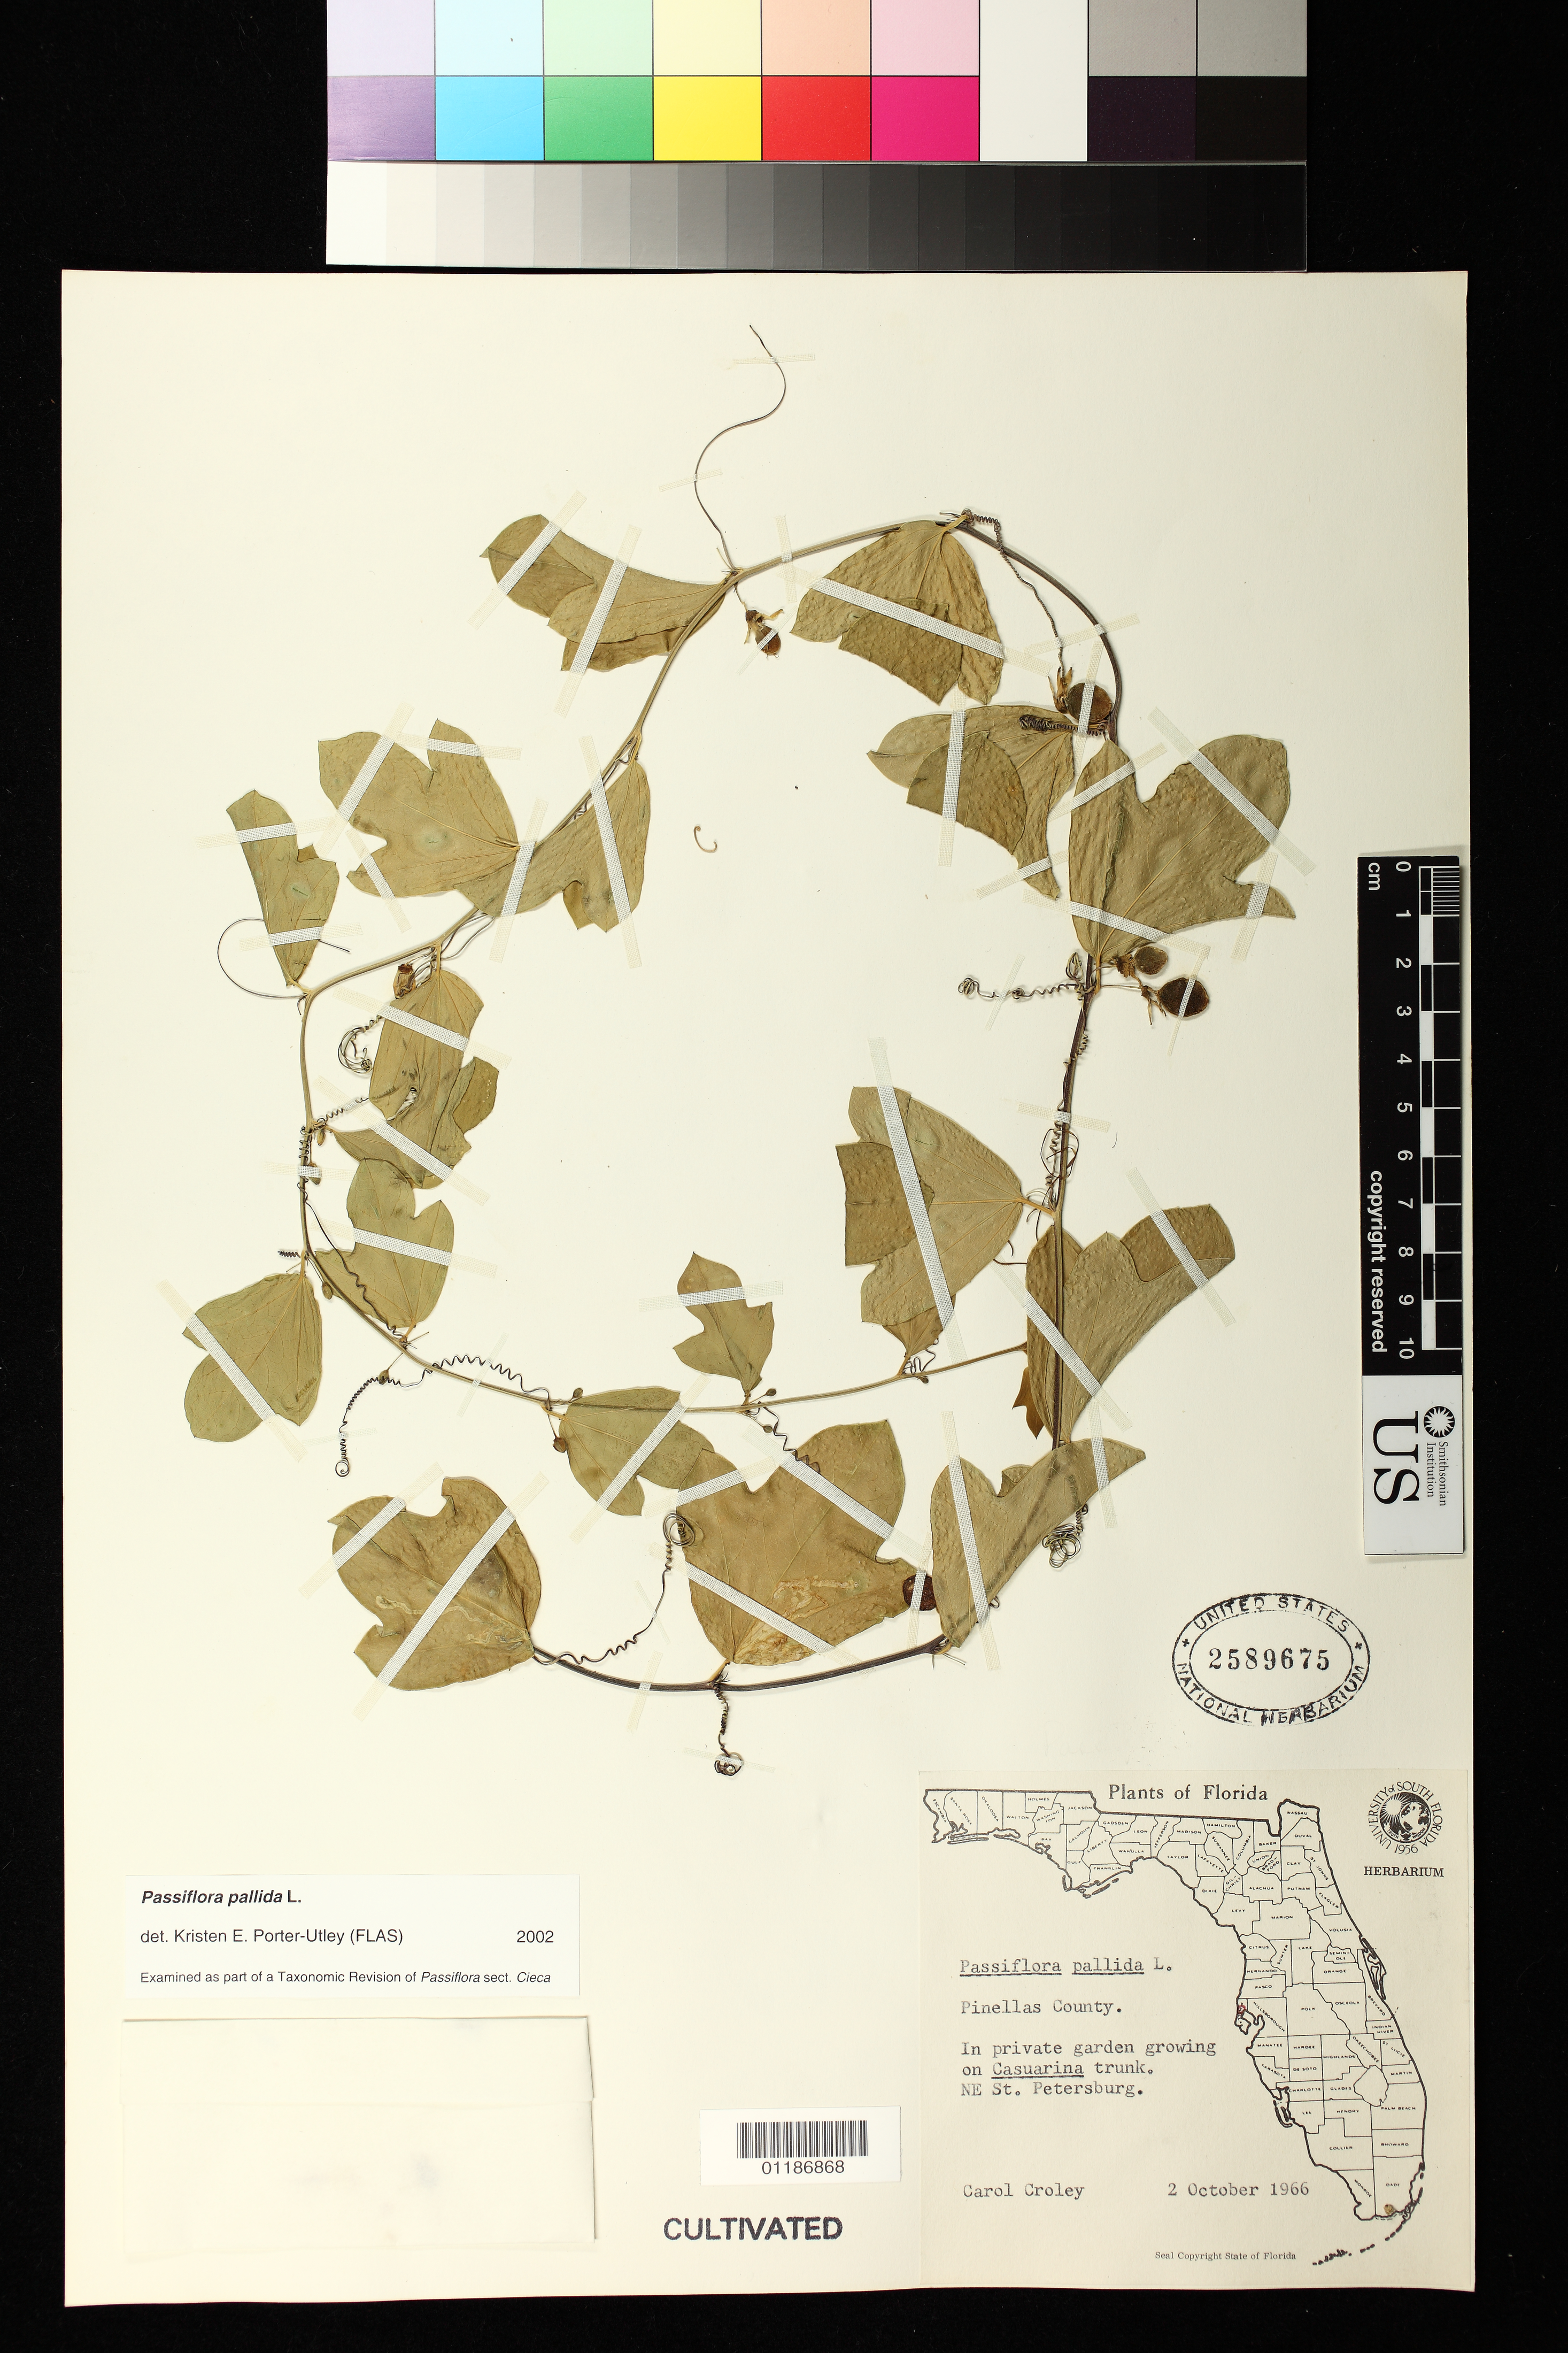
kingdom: Plantae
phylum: Tracheophyta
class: Magnoliopsida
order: Malpighiales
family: Passifloraceae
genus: Passiflora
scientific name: Passiflora pallida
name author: L.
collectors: F. C. Croley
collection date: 1966-10-02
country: United States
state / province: Florida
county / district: Pinellas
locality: In private garden growing on Casuarina trunk NE St. Petersburg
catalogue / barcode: US 2589675